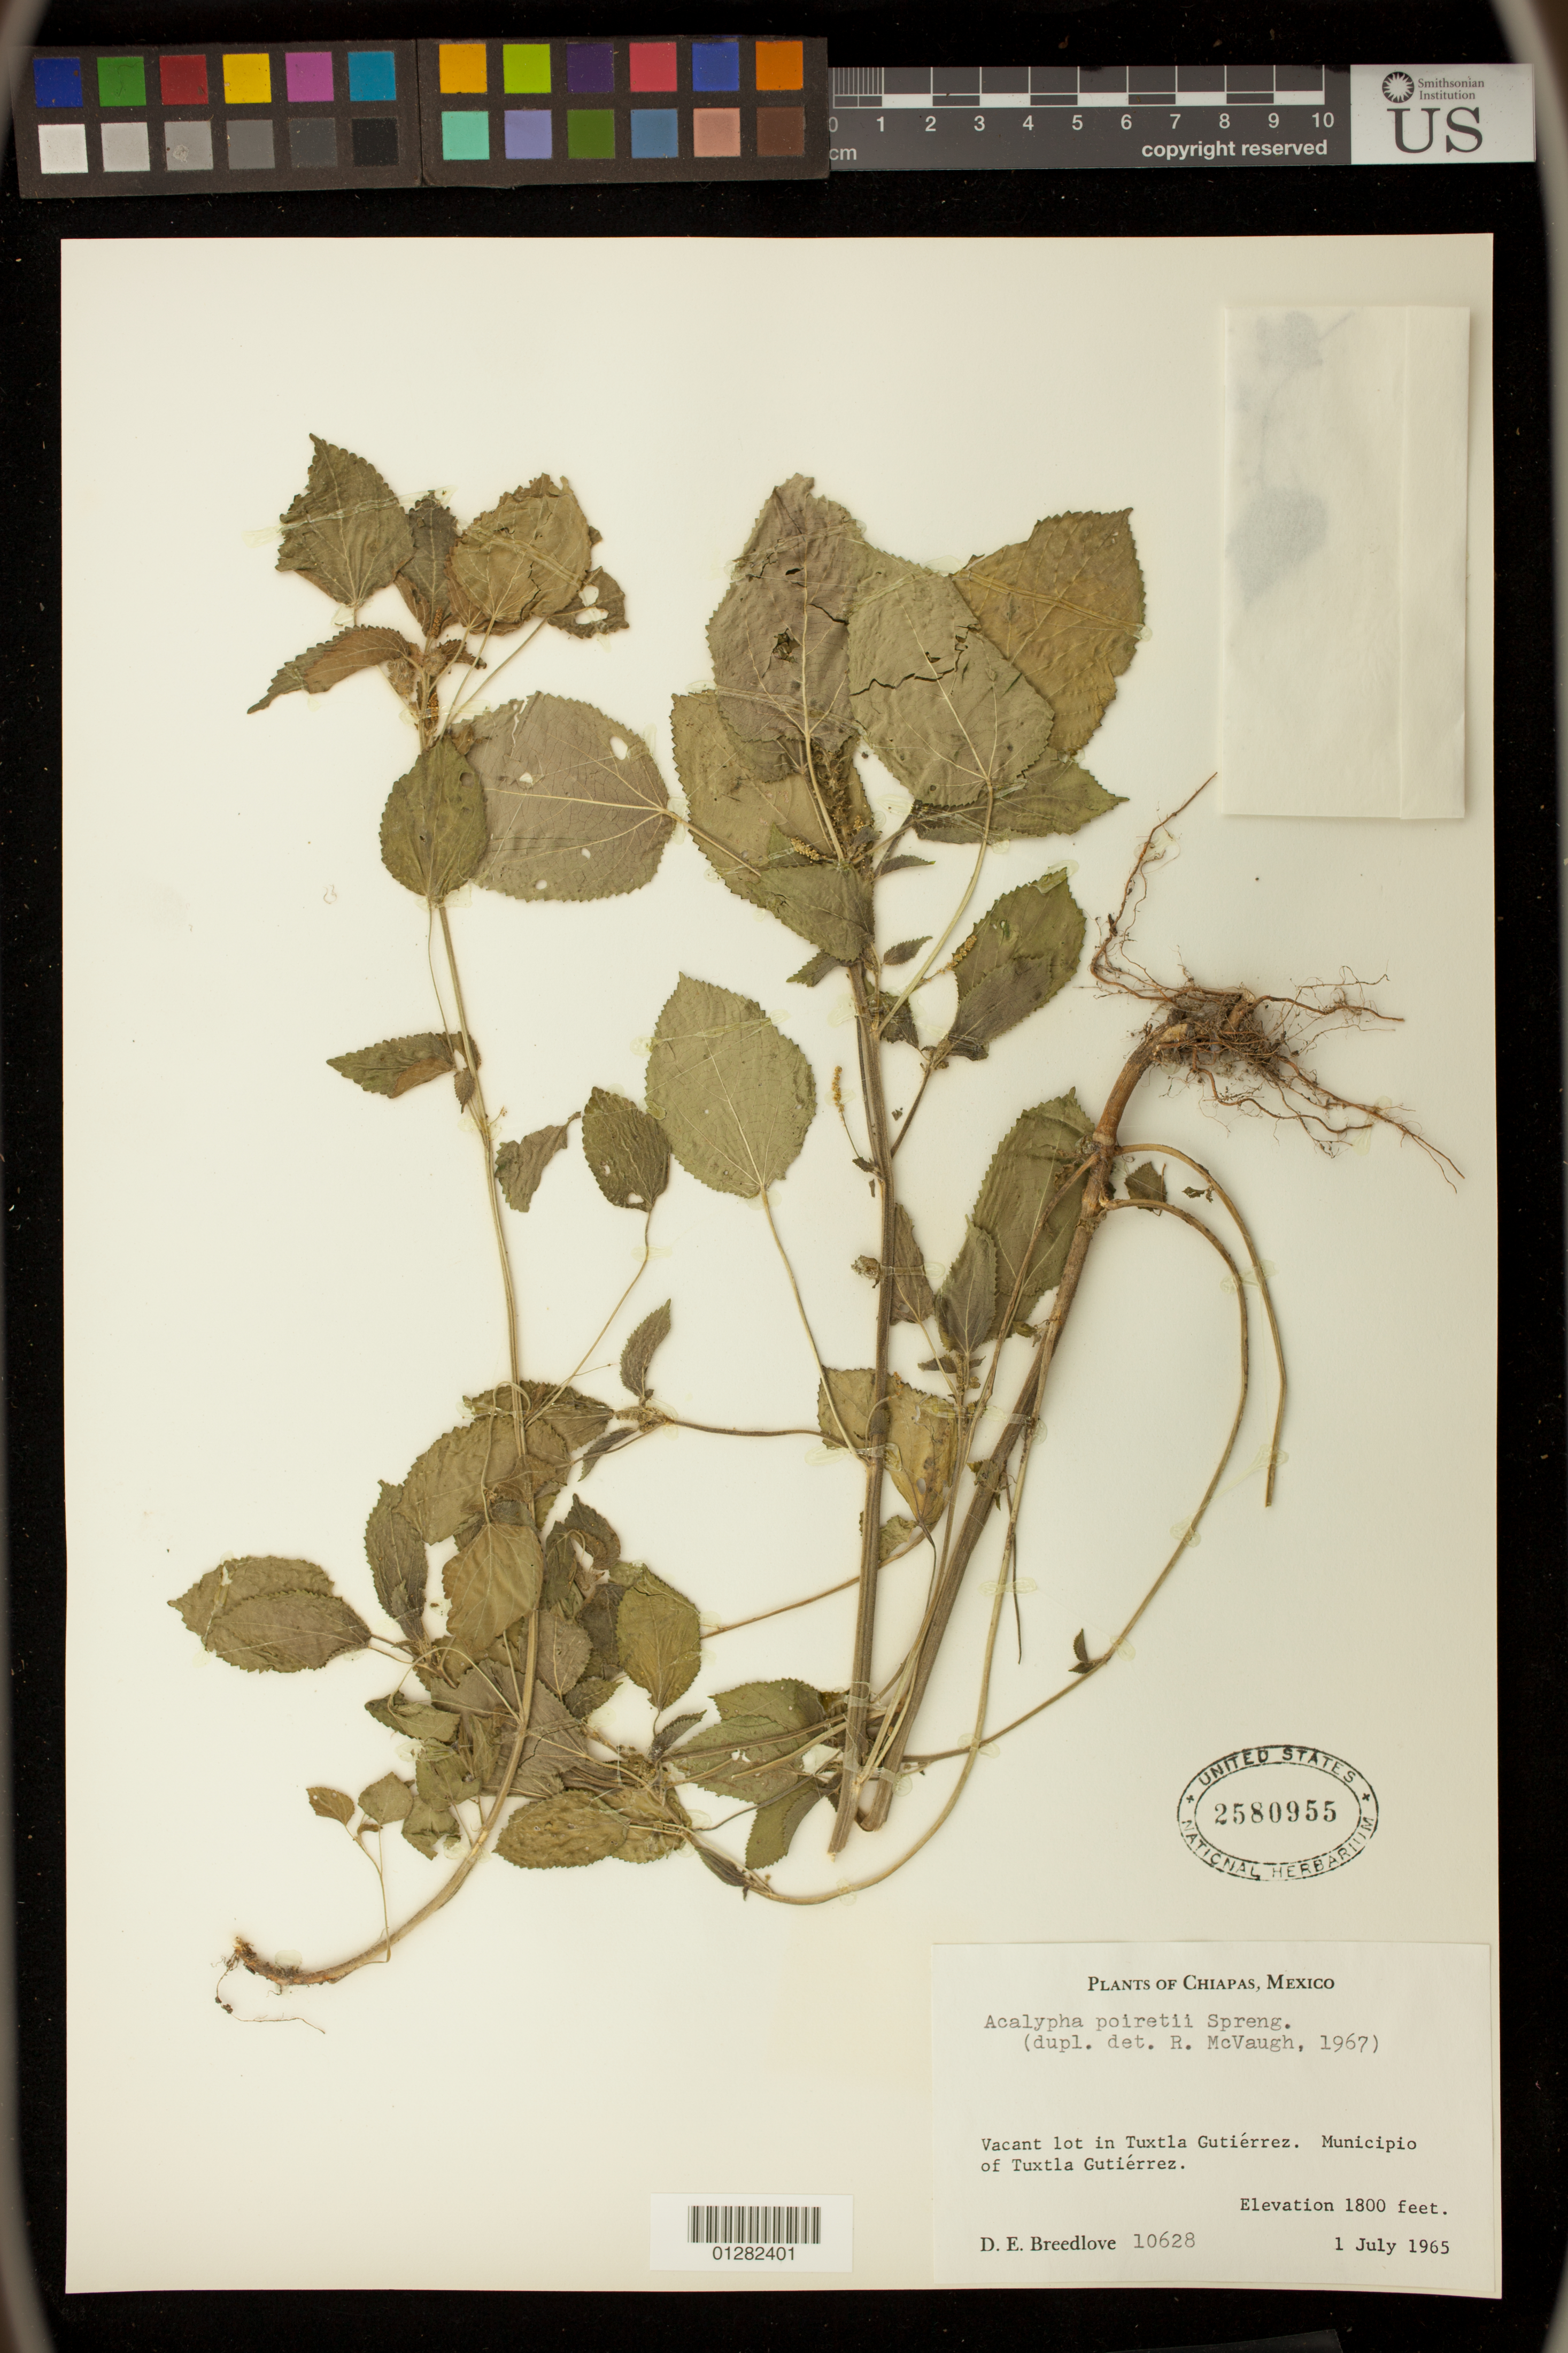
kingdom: Plantae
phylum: Tracheophyta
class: Magnoliopsida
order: Malpighiales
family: Euphorbiaceae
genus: Acalypha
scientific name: Acalypha poiretii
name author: Spreng.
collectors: R. S. Ferris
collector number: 10628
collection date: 1965-07-01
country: Mexico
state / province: Chiapas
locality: Vacant lot in Tuxtla Gutierrez. Minicipio of Tuxtla Gutierrez.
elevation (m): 549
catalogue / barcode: US 2580955